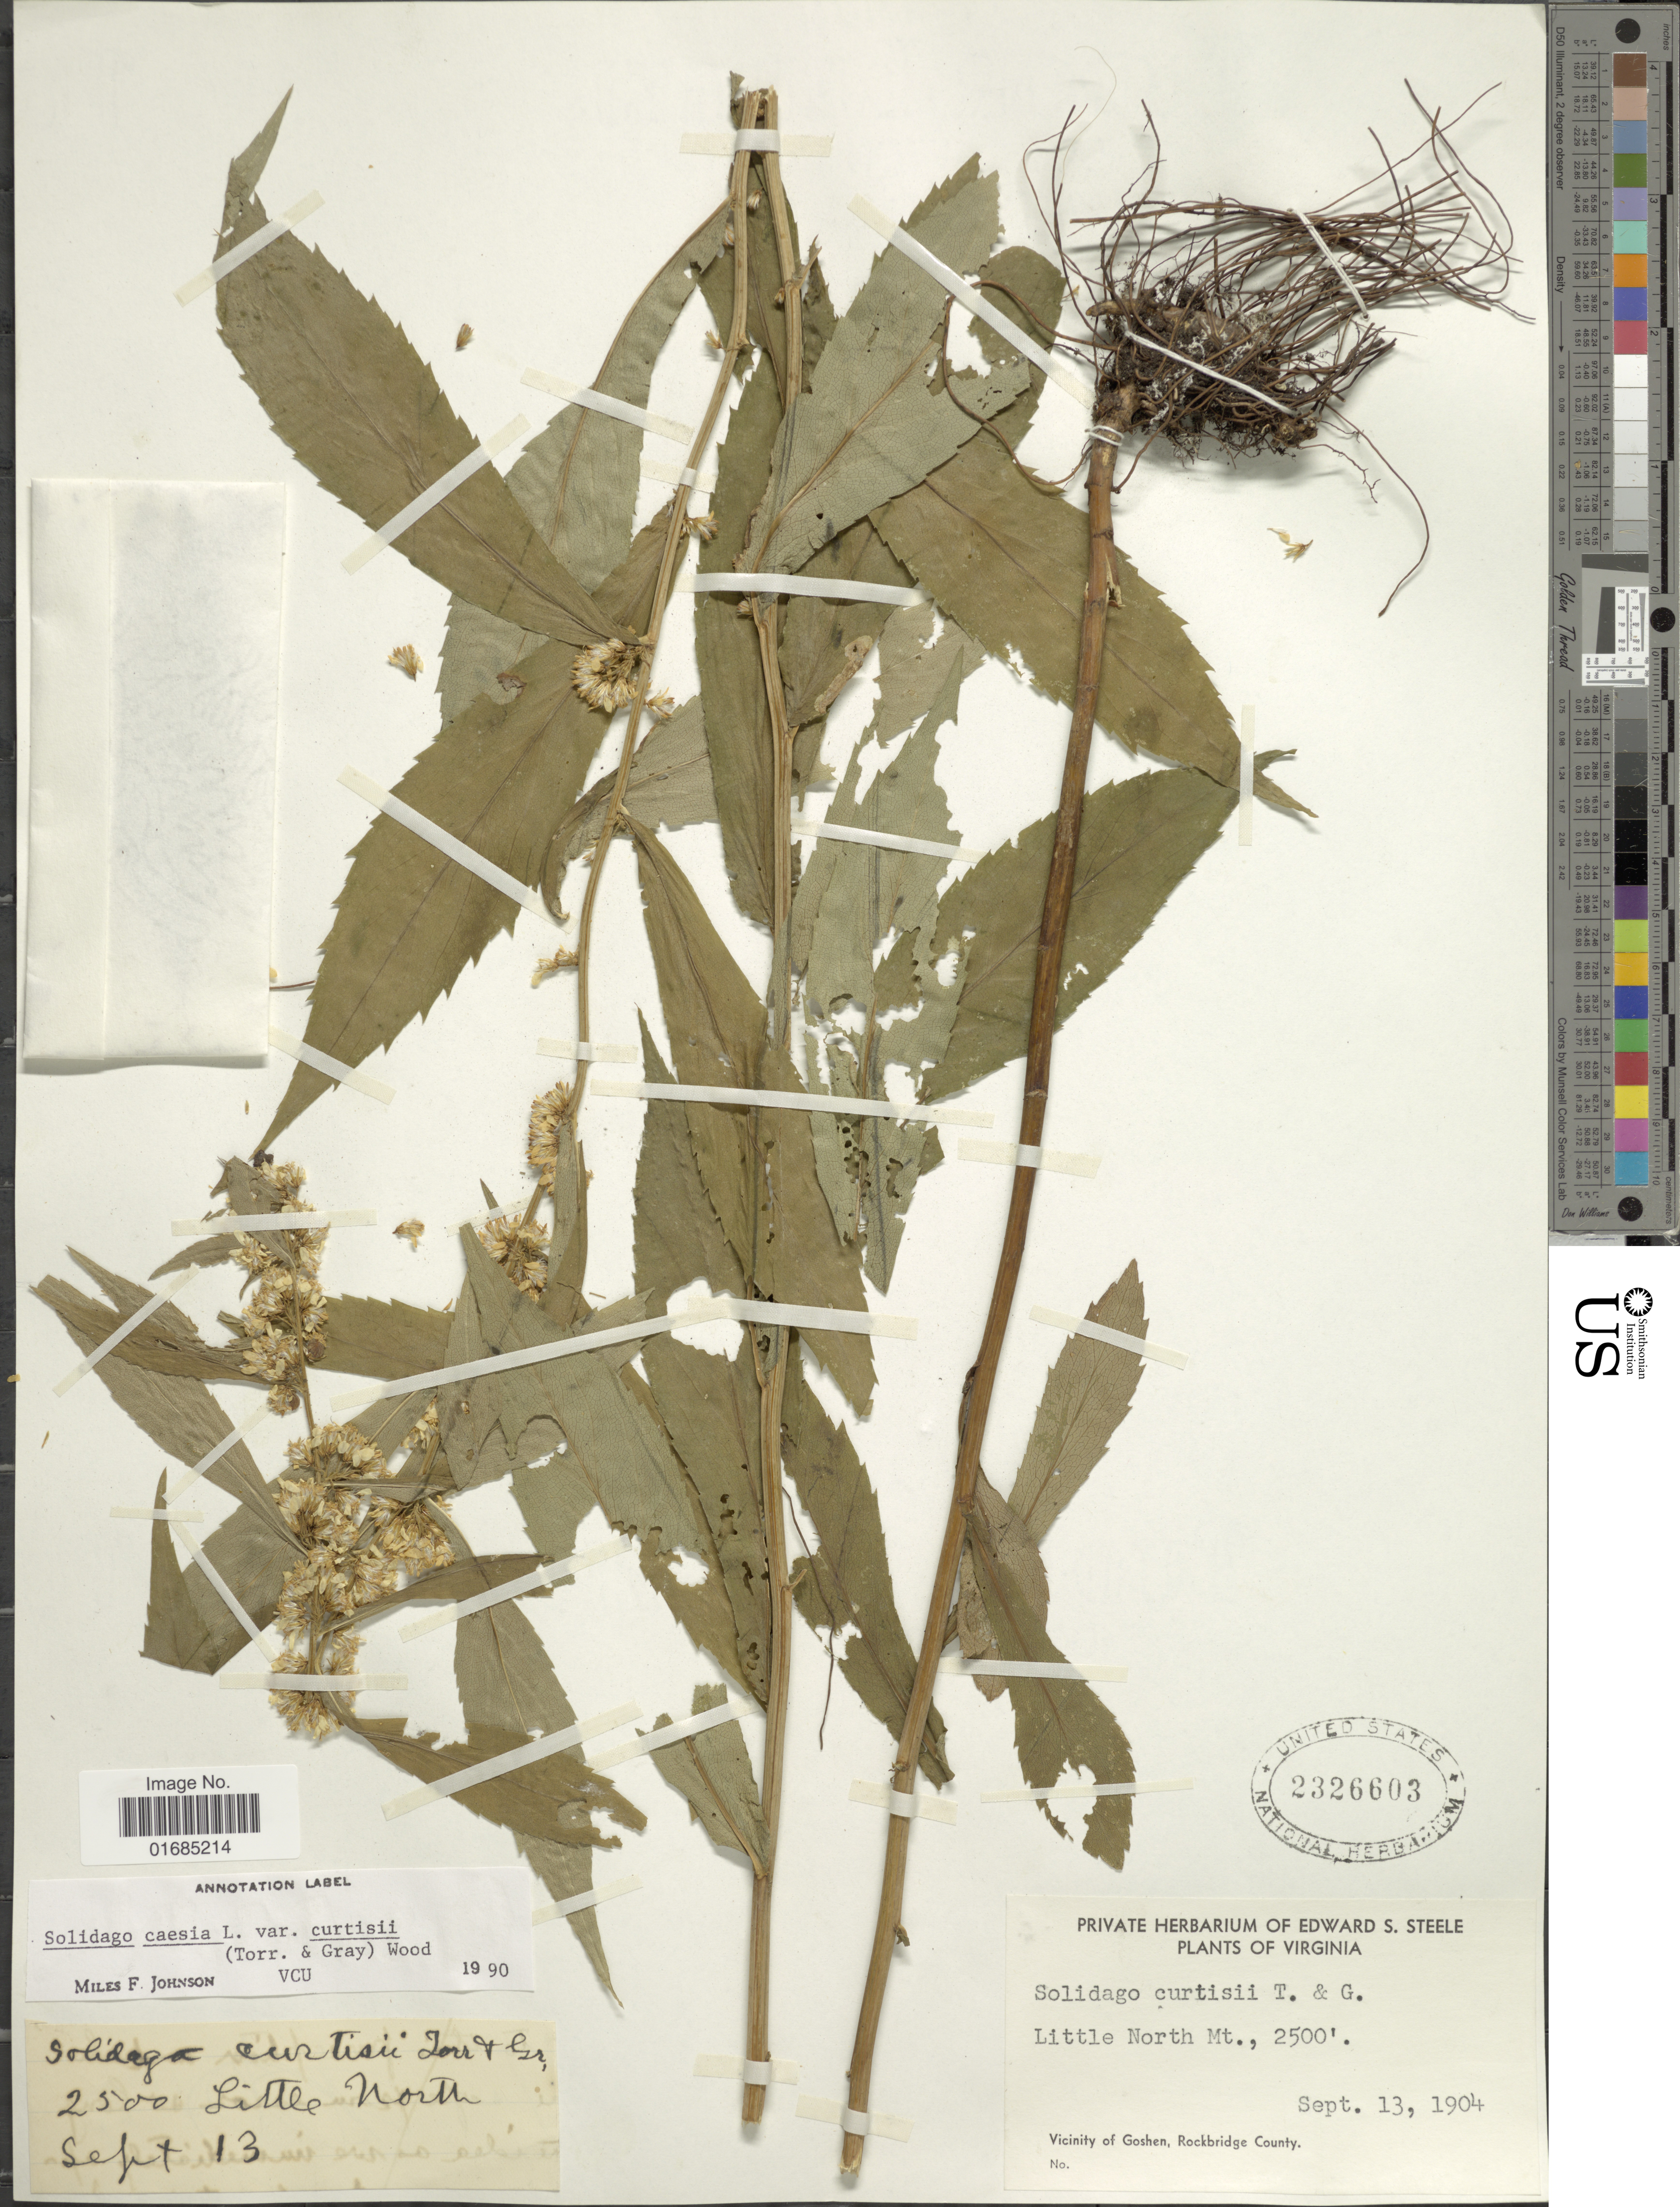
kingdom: Plantae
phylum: Tracheophyta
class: Magnoliopsida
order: Asterales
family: Asteraceae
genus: Solidago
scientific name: Solidago caesia var. curtisii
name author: (Torr. & A. Gray) C.E.S. Taylor & R.J. Taylor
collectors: ex herb. Edward S. Steele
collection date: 1904-09-13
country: United States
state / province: Virginia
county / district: Rockbridge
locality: Little North Mt. Vicinity of Goshen, Rockbridge County.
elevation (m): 762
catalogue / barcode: US 2326603